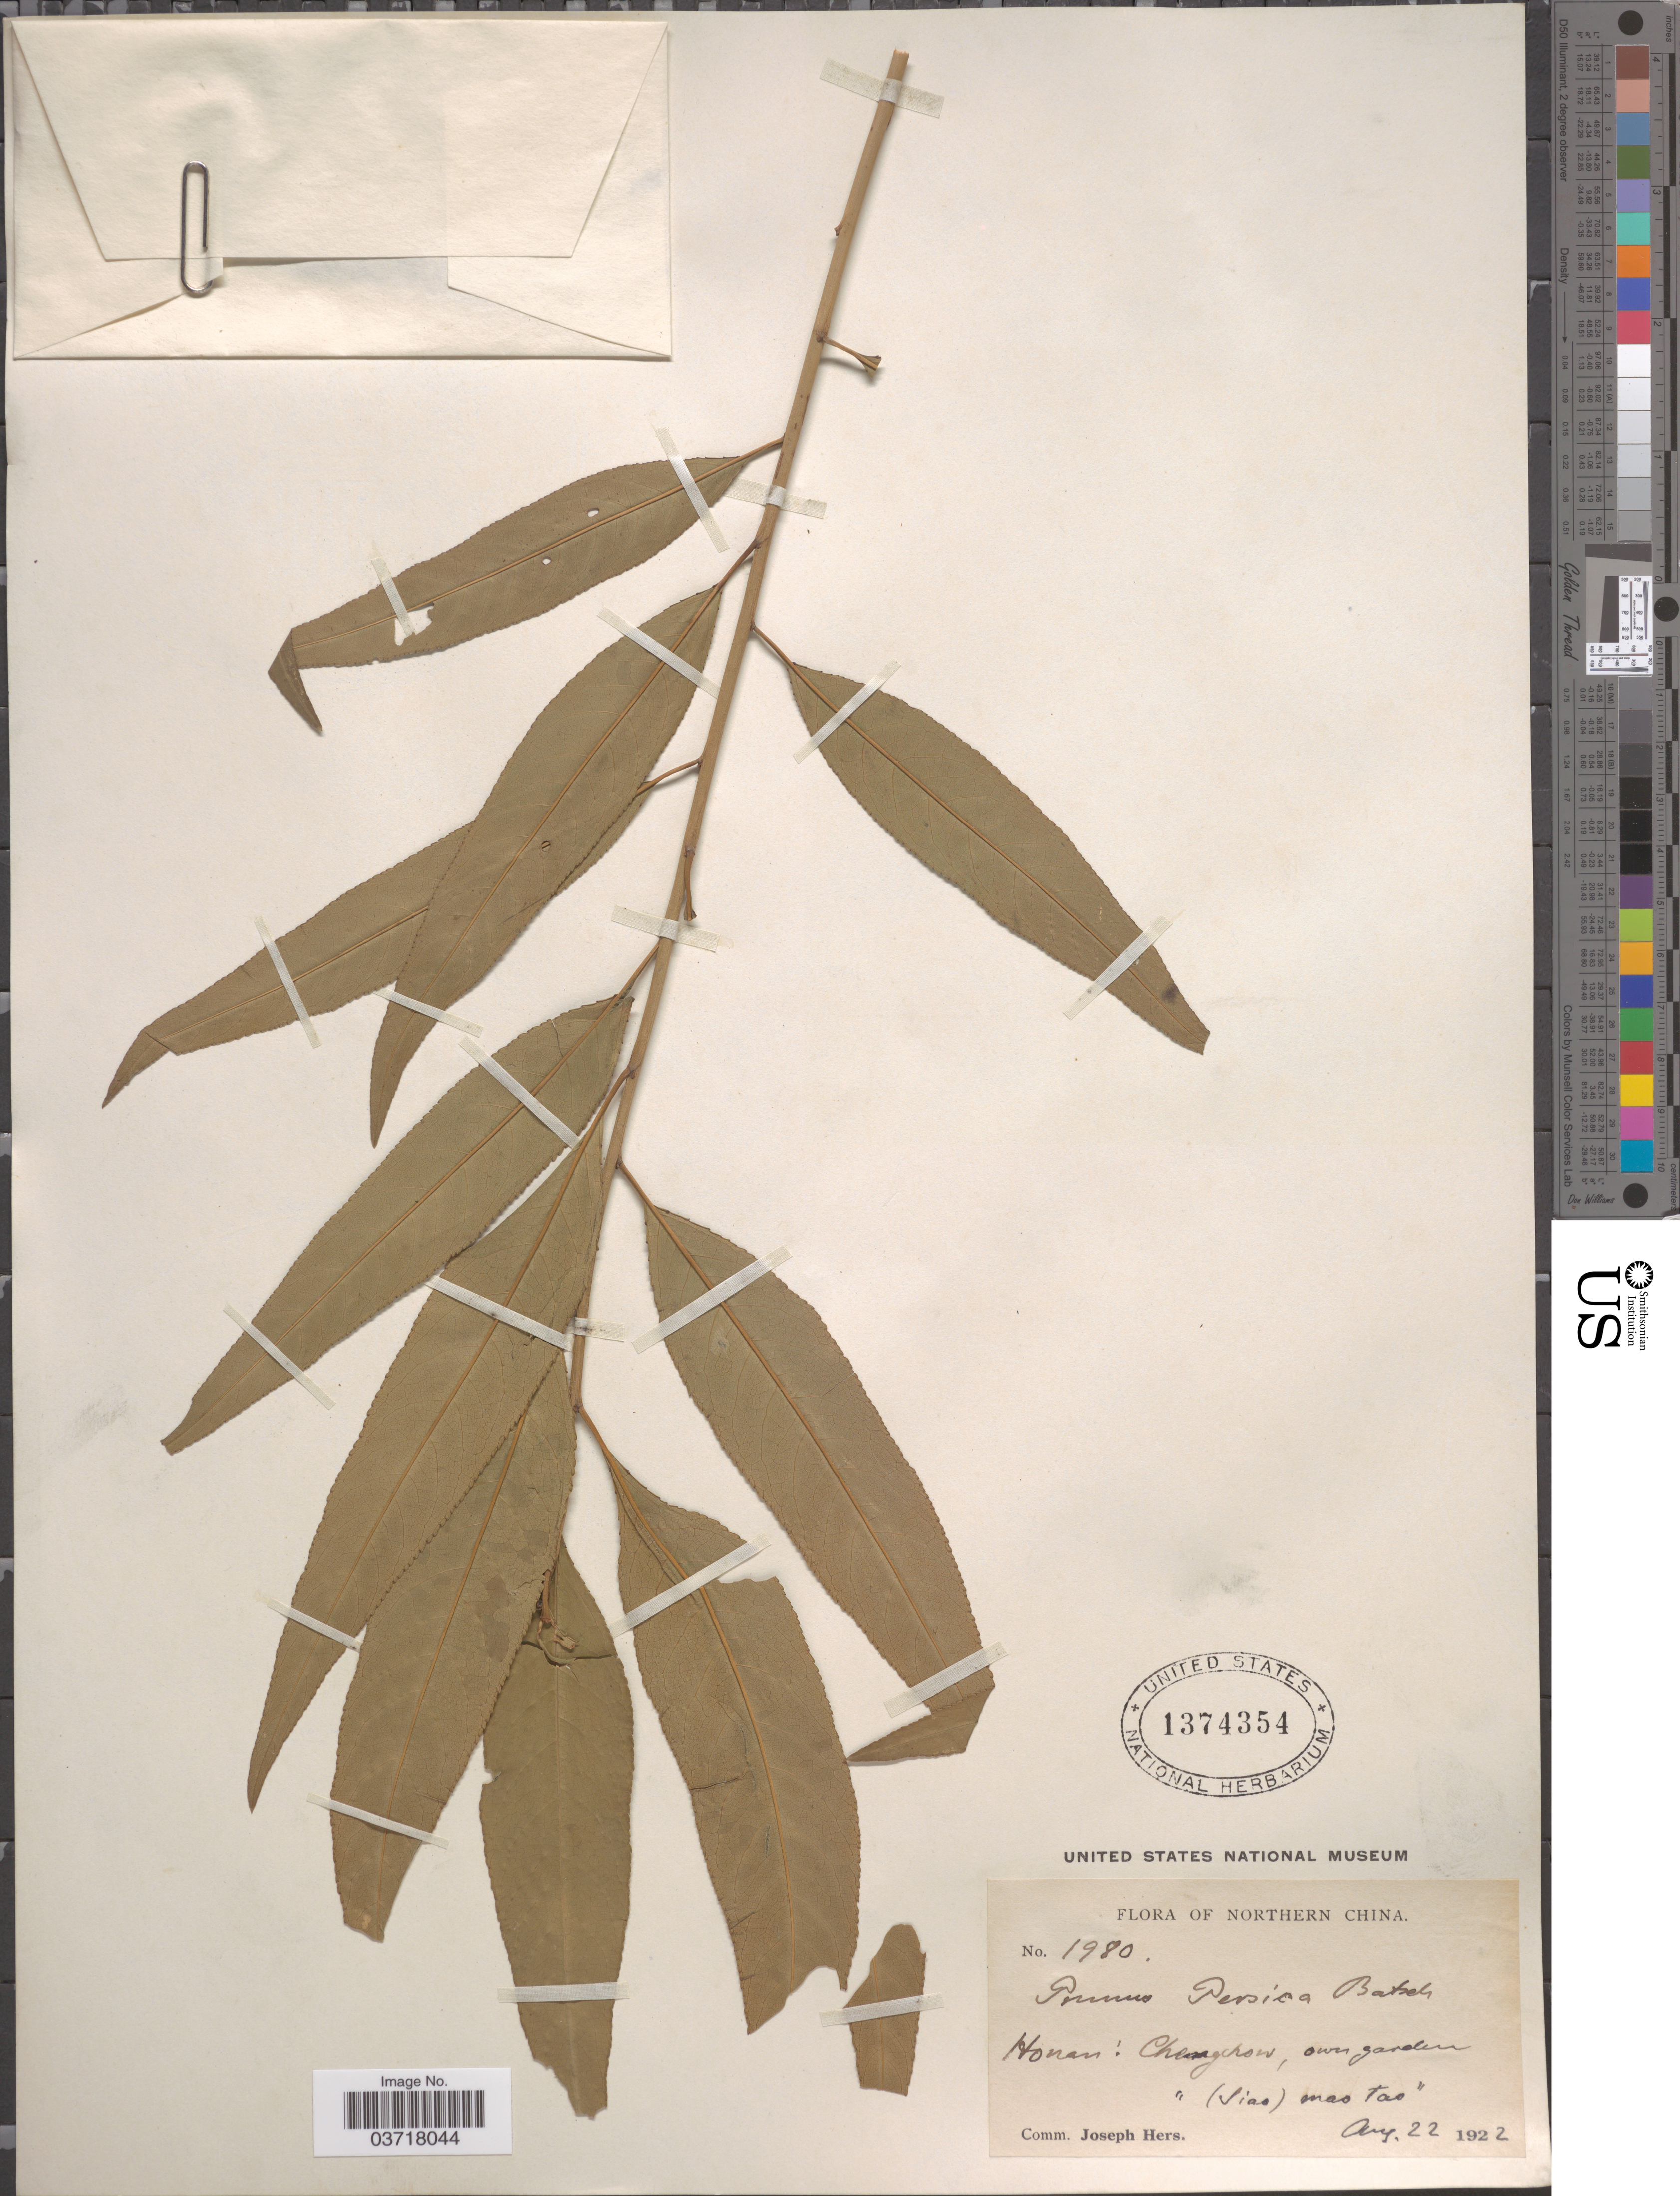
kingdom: Plantae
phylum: Tracheophyta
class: Magnoliopsida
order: Rosales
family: Rosaceae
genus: Prunus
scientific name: Prunus persica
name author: (L.) Batsch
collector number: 1980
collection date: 1922-08-22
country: China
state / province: Henan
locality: Northern China. Honan: Chengchow, own garden "(Siao) mao Tao".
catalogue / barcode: US 1374354